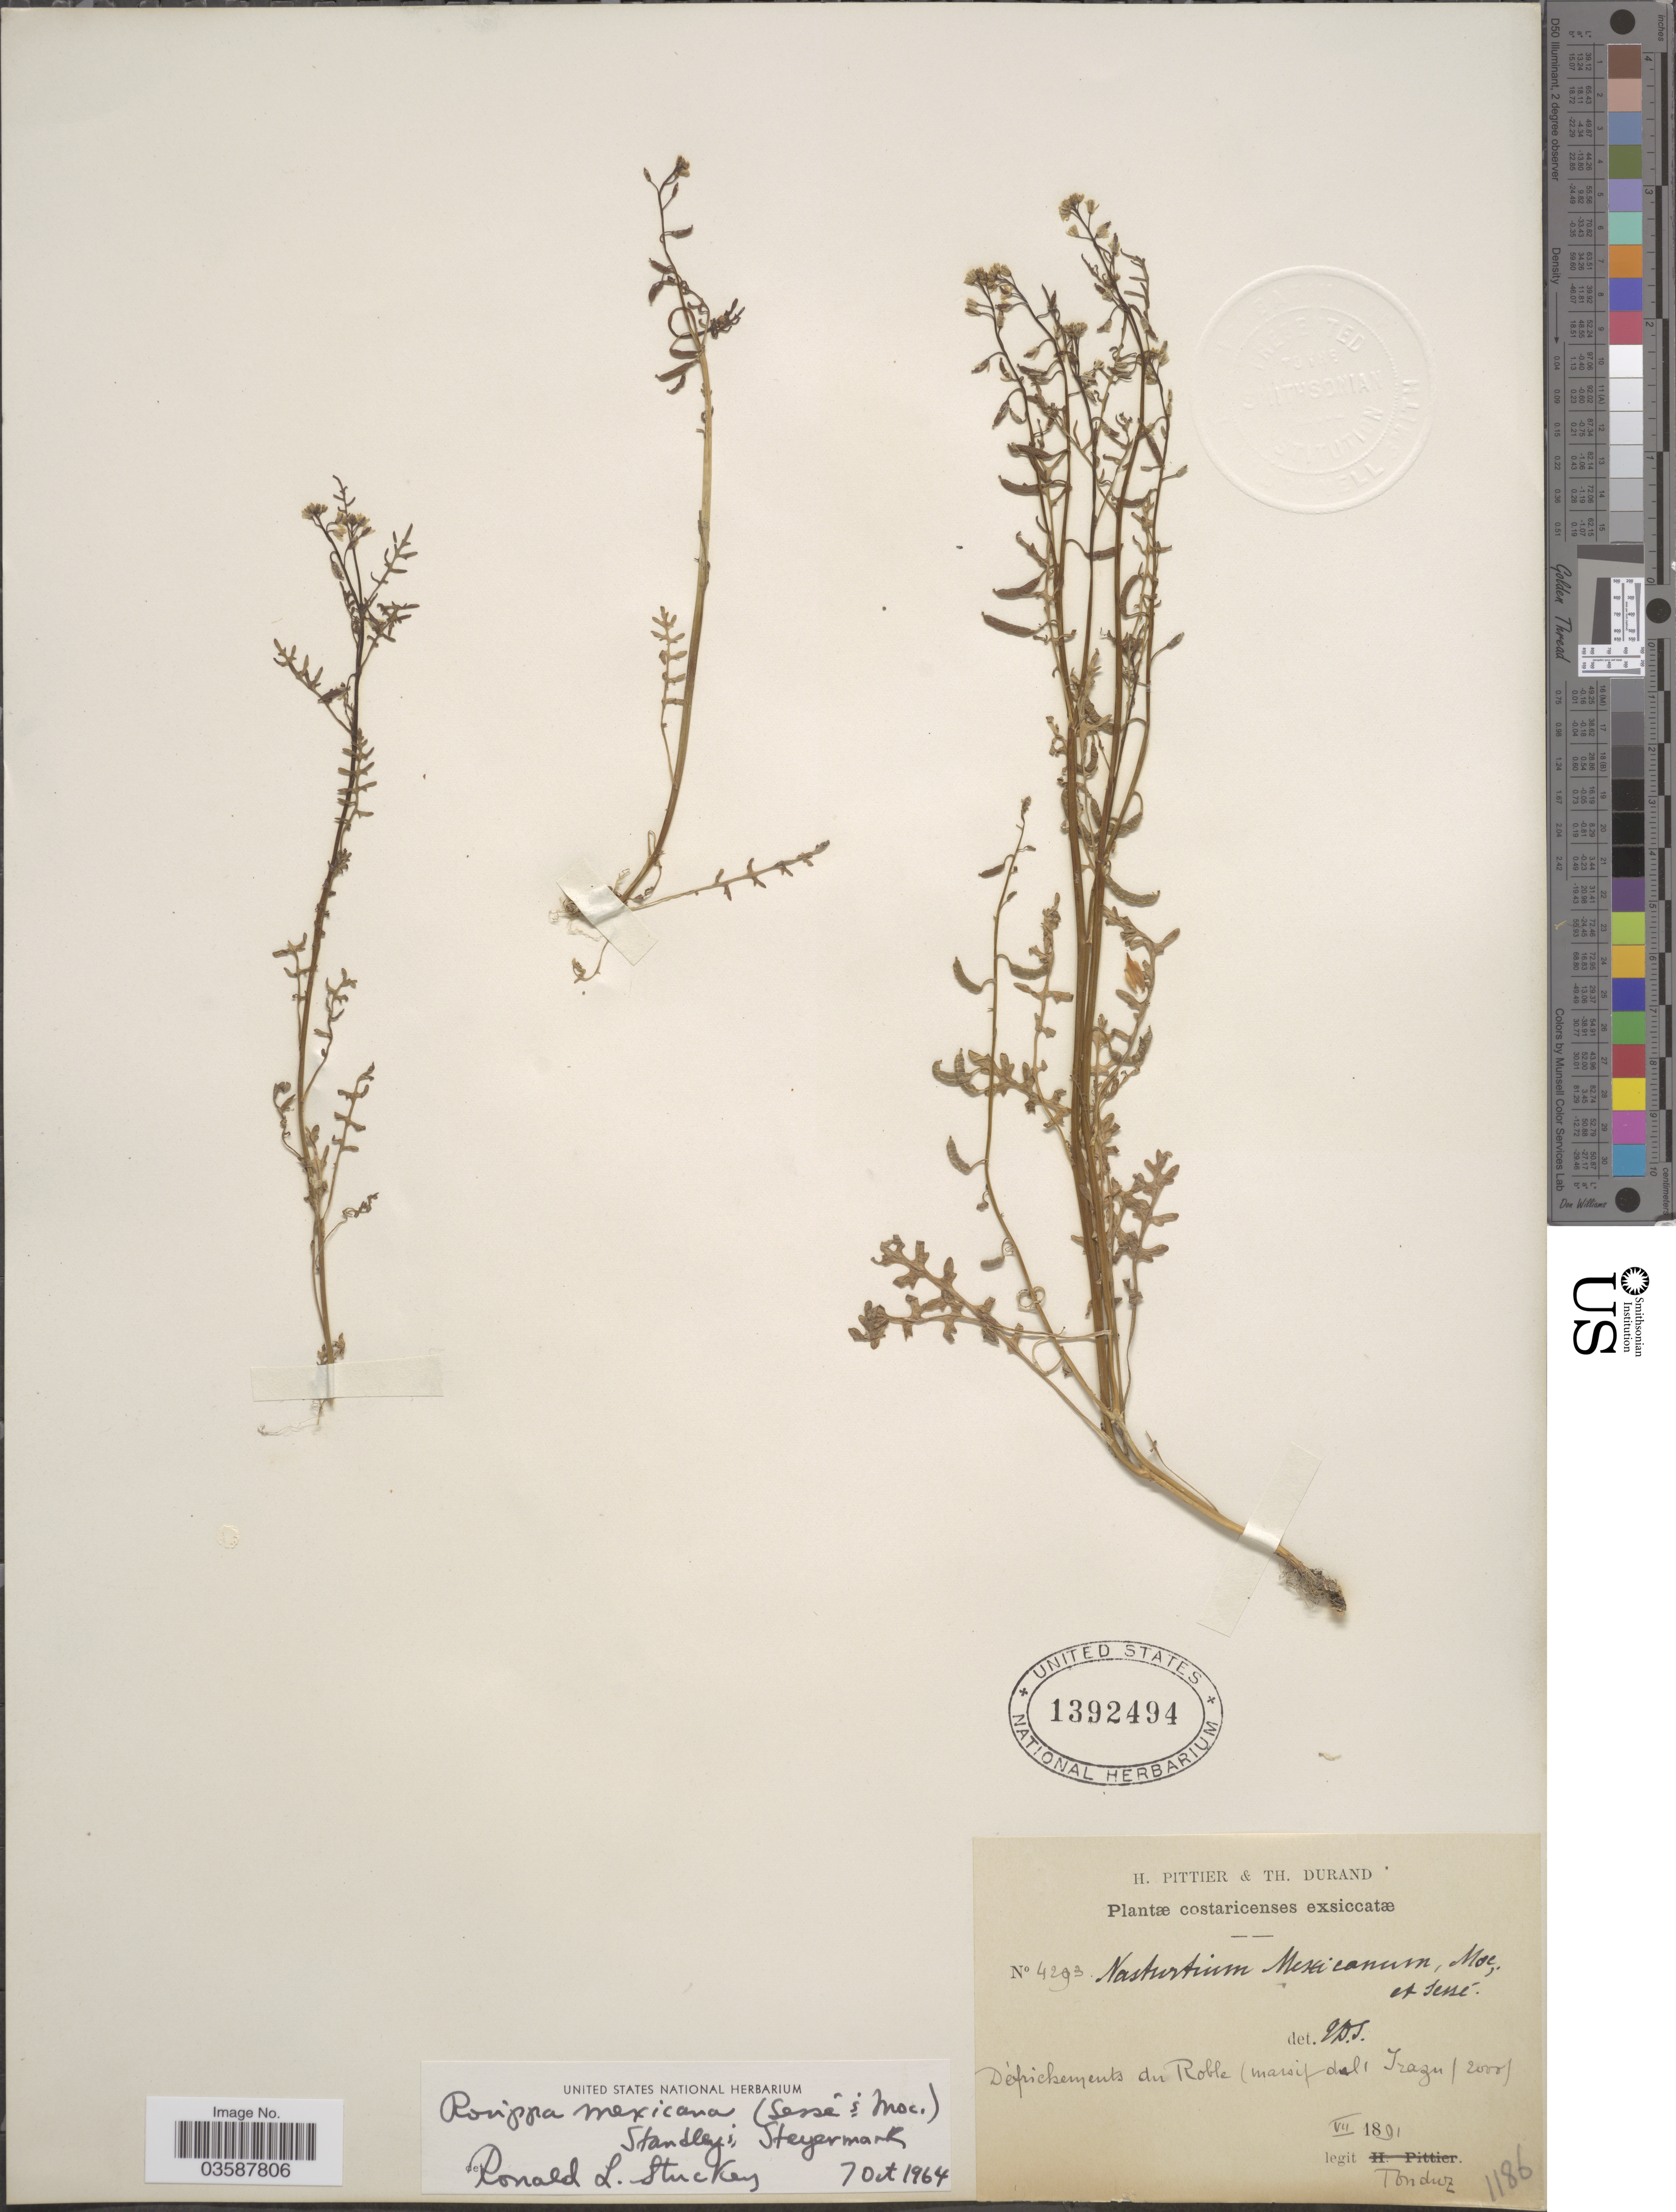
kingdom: Plantae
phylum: Tracheophyta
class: Magnoliopsida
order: Brassicales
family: Brassicaceae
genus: Rorippa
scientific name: Rorippa mexicana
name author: (Moc.) Standl. & Steyerm.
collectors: Tonduz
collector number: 4293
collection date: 1891-07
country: Costa Rica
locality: Dèfrichements du Roble (massif del Trazu).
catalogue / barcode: US 1392494